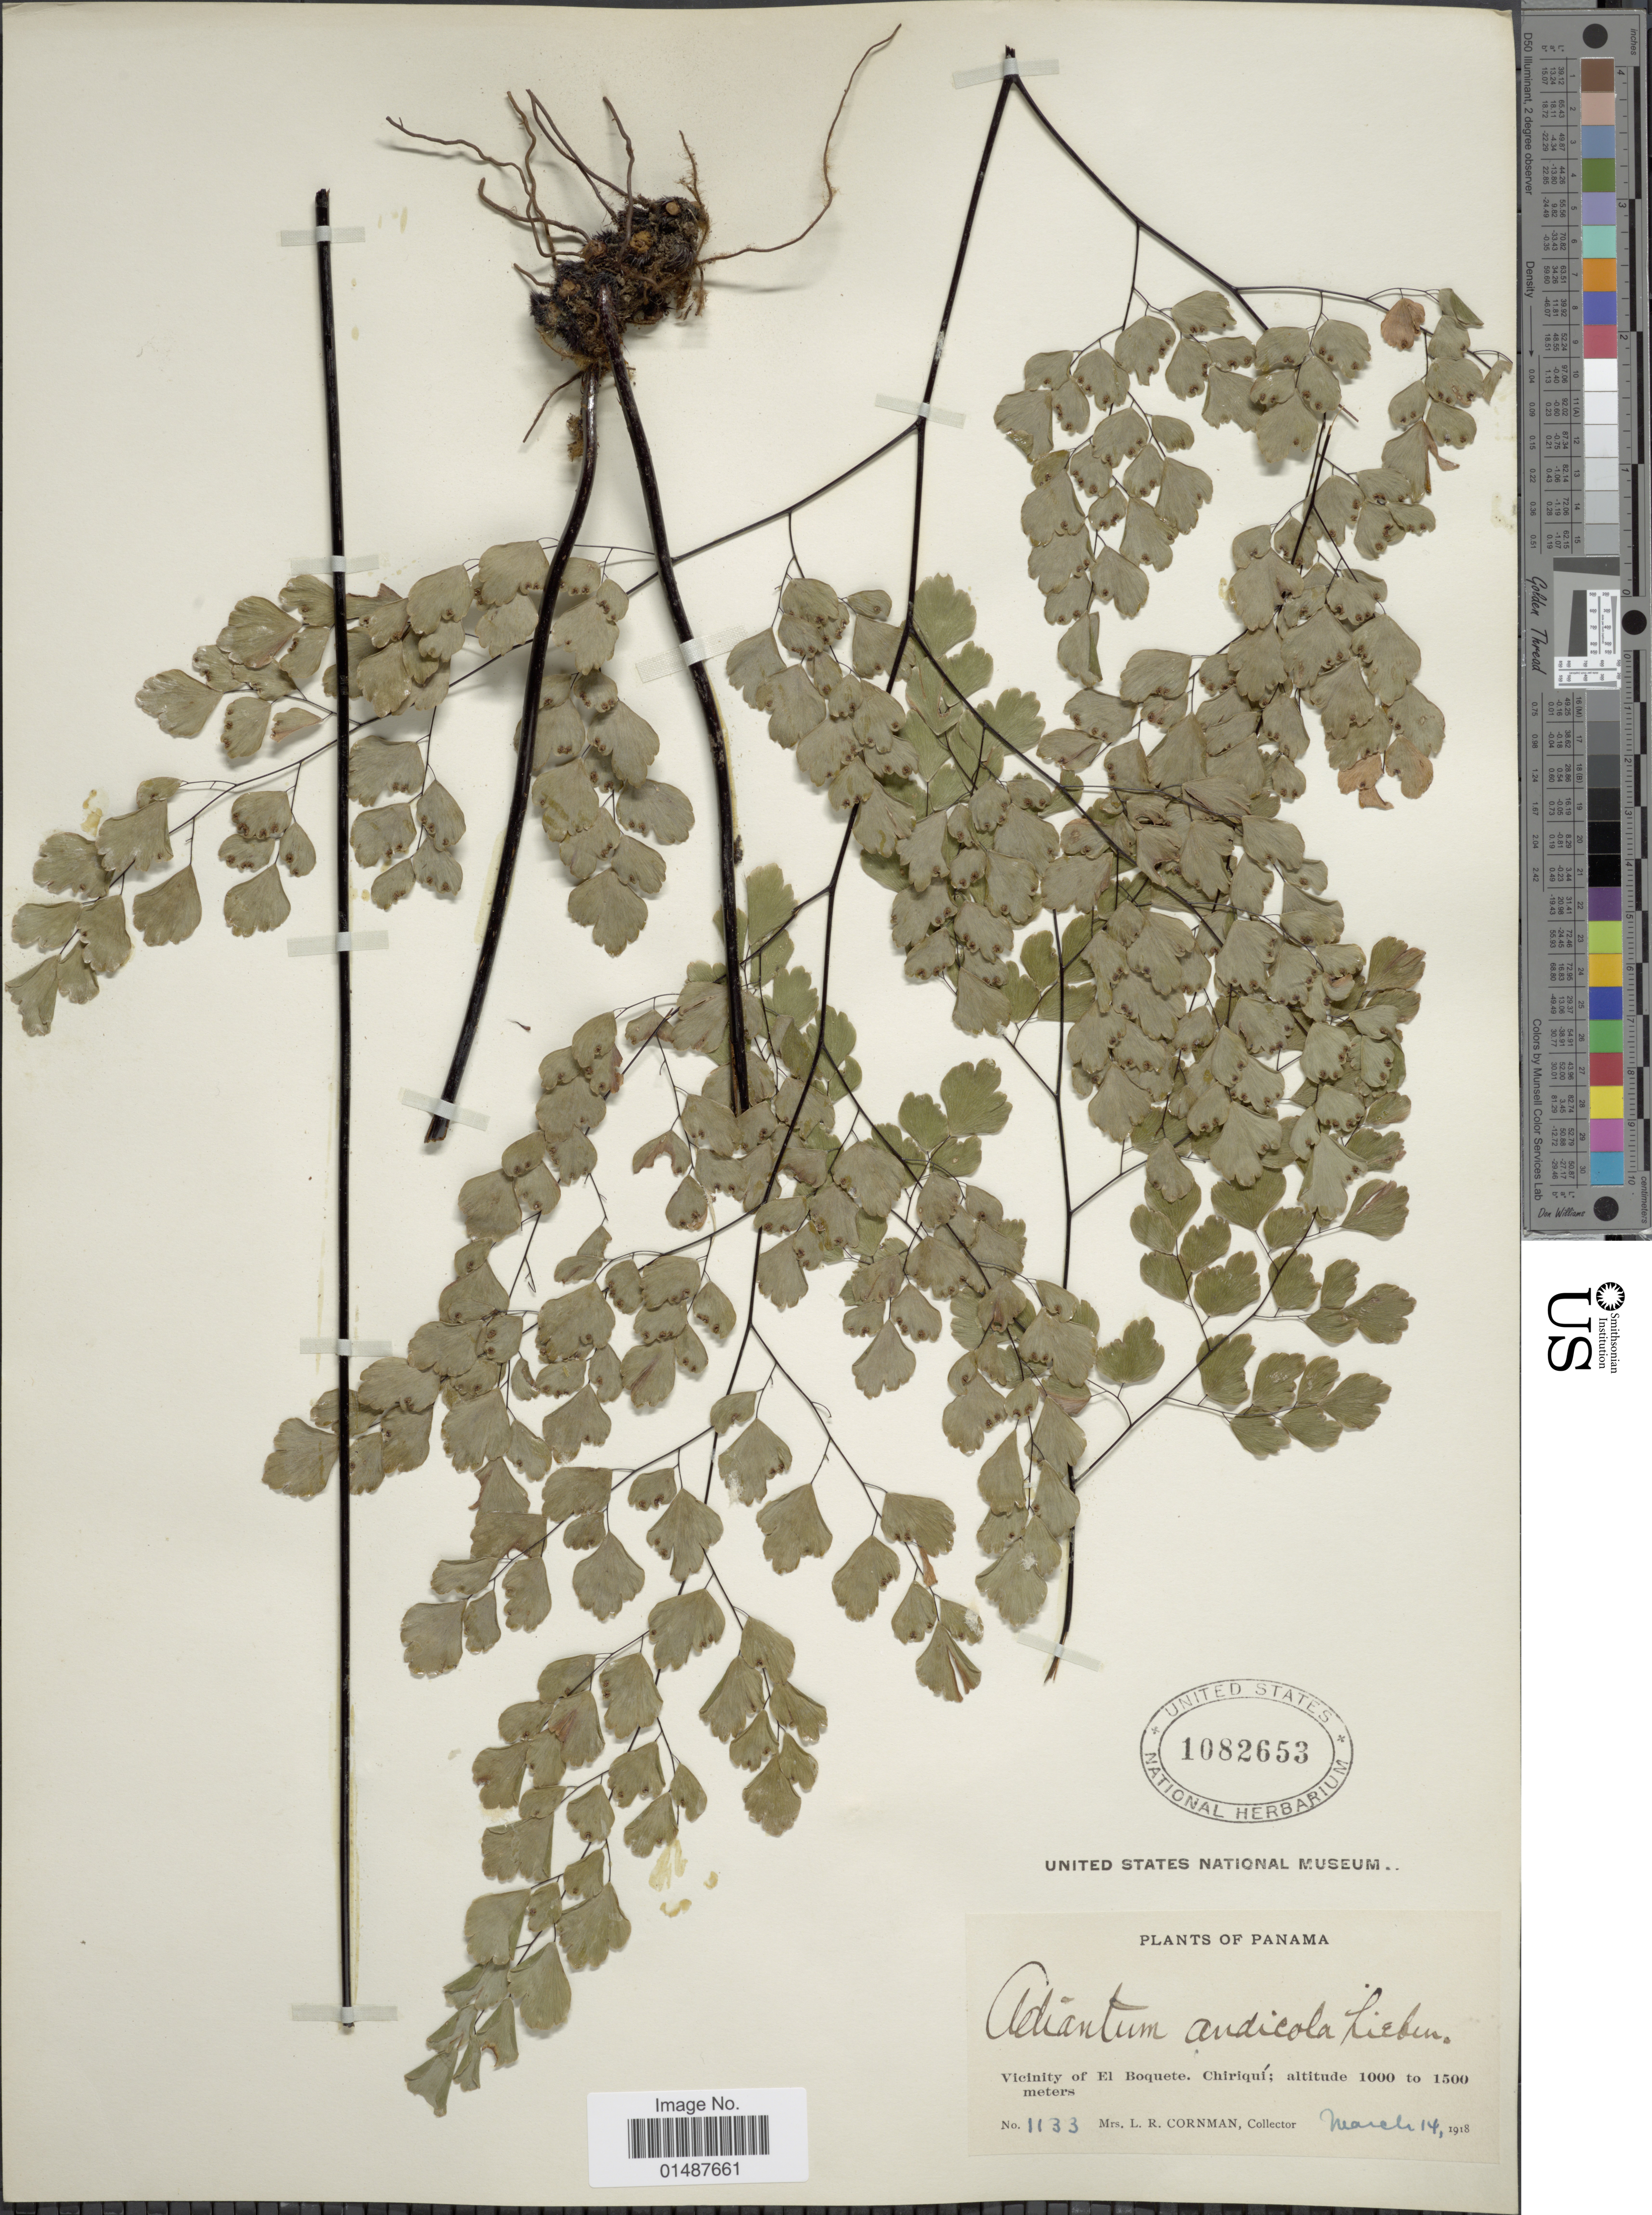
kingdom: Plantae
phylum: Tracheophyta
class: Polypodiopsida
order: Polypodiales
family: Pteridaceae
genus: Adiantum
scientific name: Adiantum andicola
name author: Liebm.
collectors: L. Cornman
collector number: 1133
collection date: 1918-03-14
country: Panama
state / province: Chiriqui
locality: Vicinity of El Boquete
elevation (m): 1000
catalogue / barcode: US 1082653